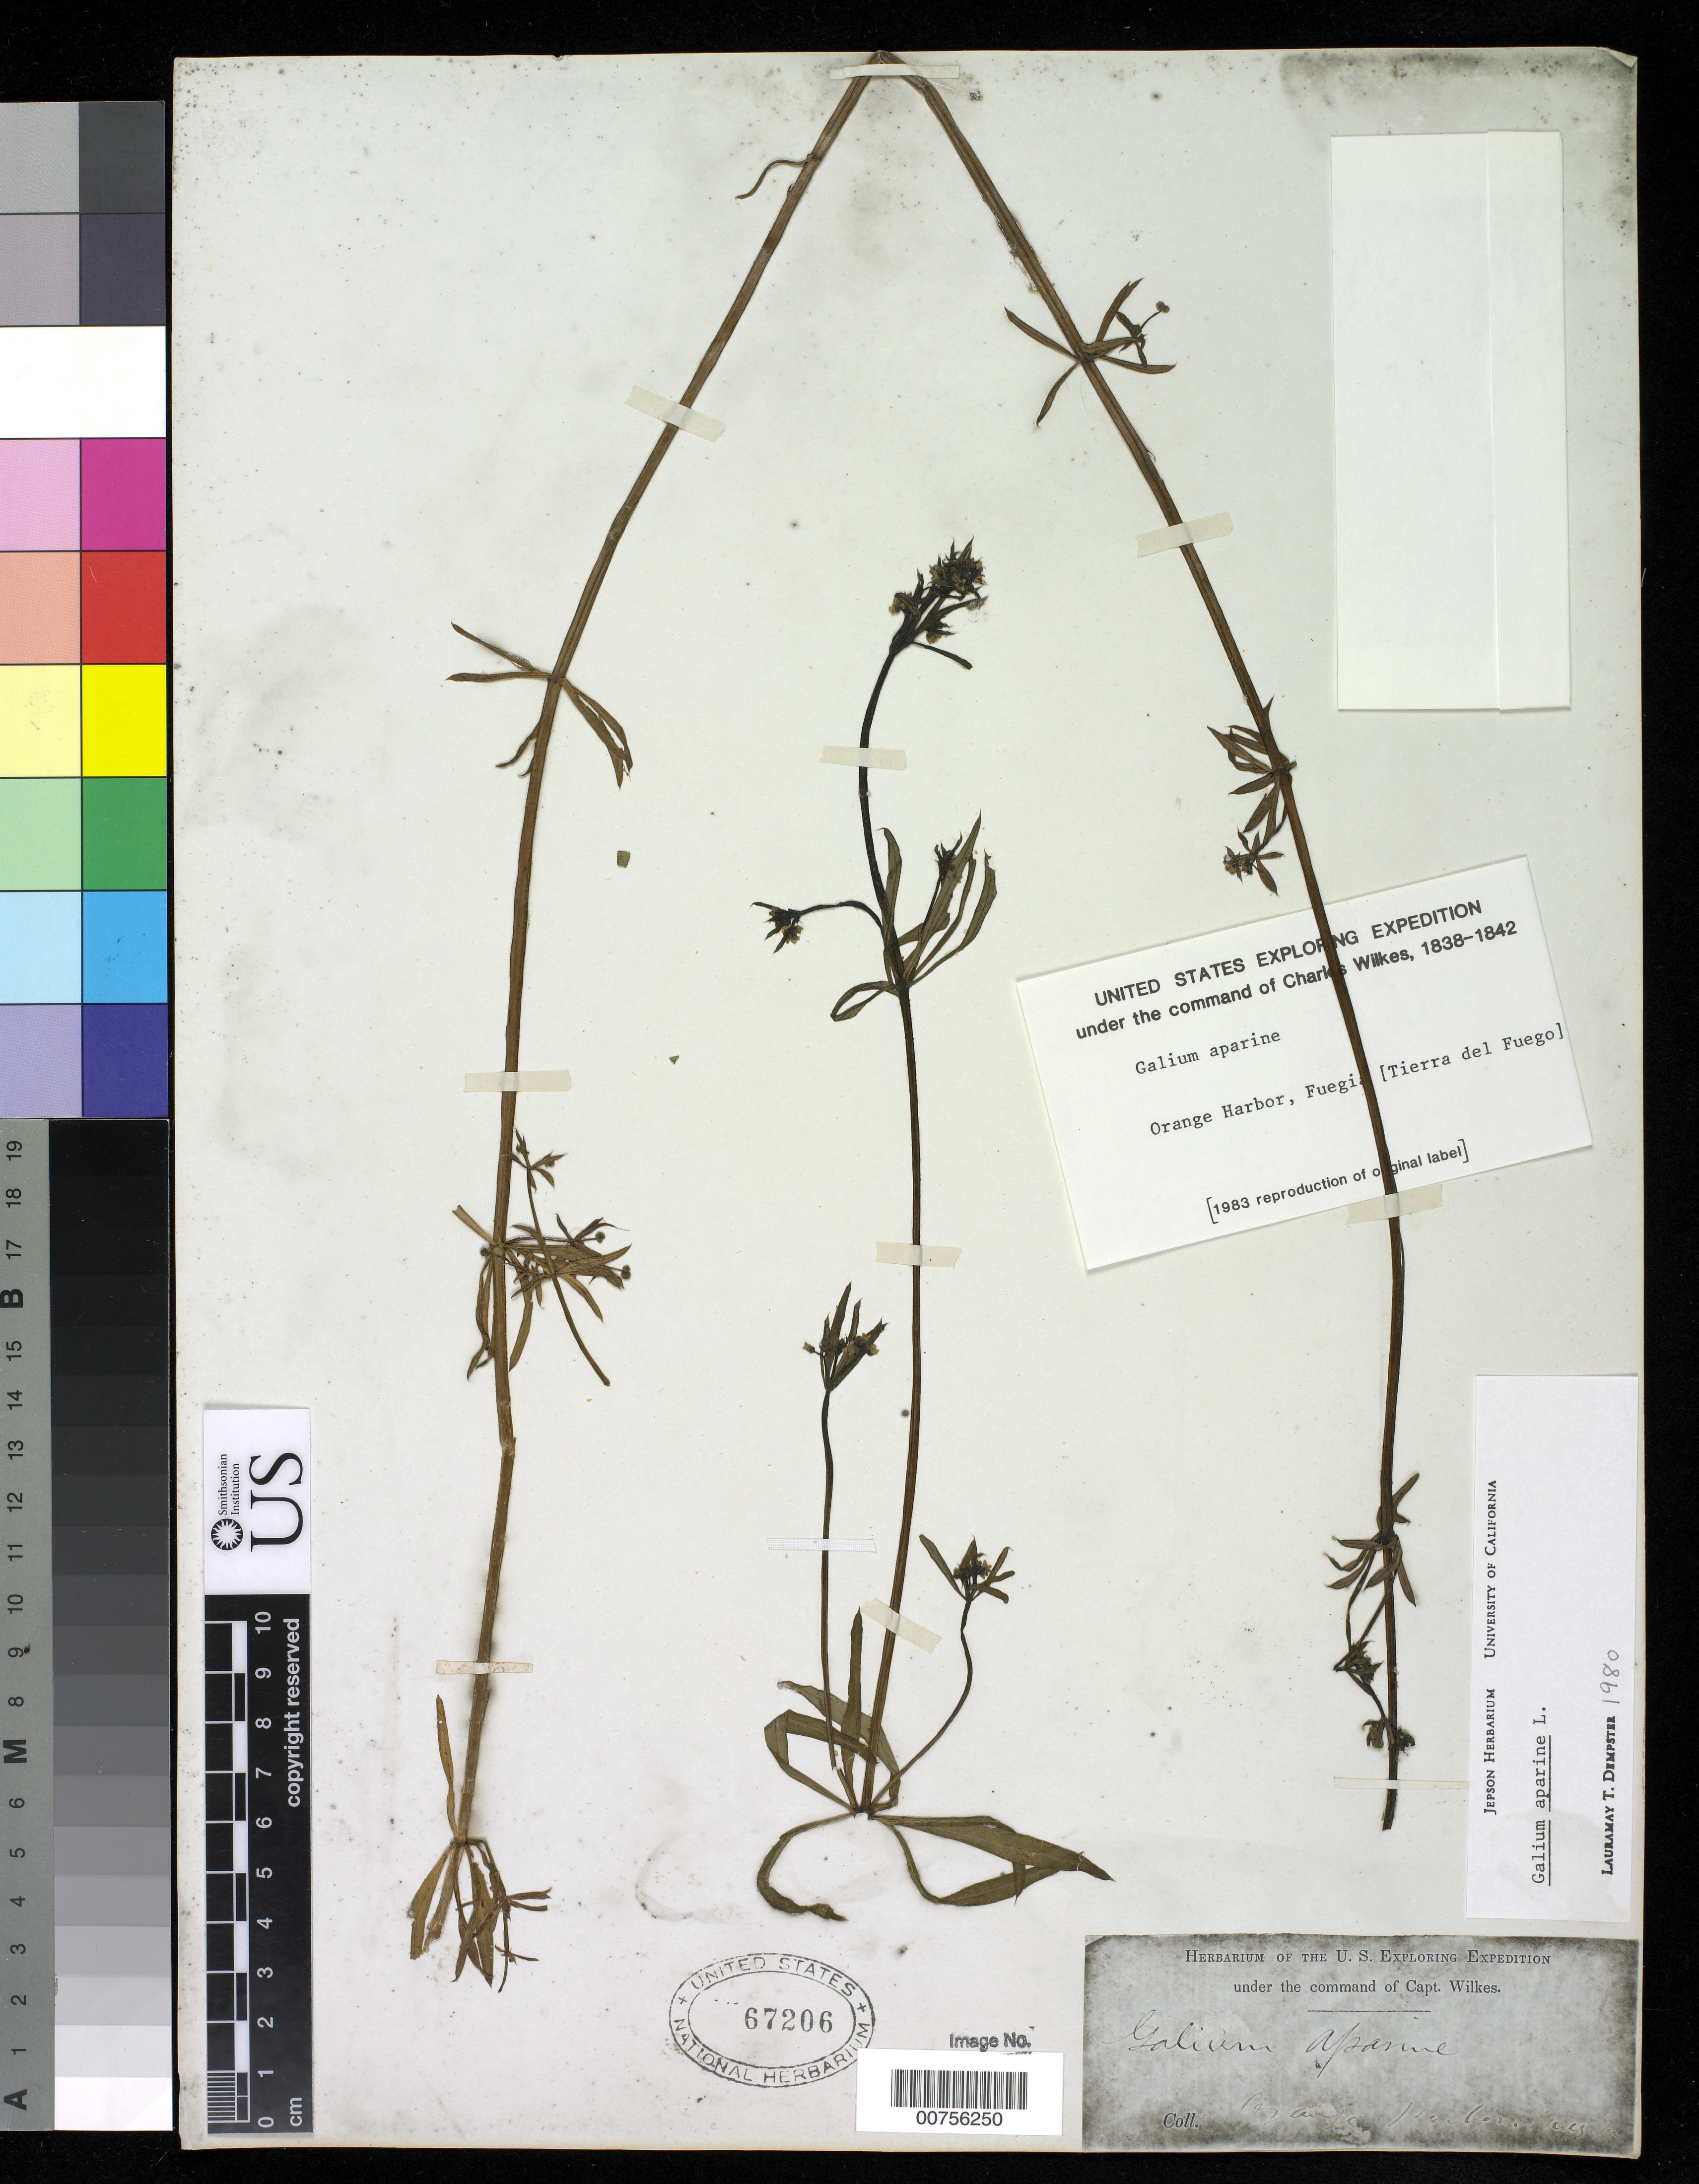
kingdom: Plantae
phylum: Tracheophyta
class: Magnoliopsida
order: Gentianales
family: Rubiaceae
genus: Galium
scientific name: Galium aparine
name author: L.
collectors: Wilkes Explor. Exped.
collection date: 1838/1842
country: Argentina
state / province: Tierra del Fuego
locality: Orange Harbor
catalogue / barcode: US 67206